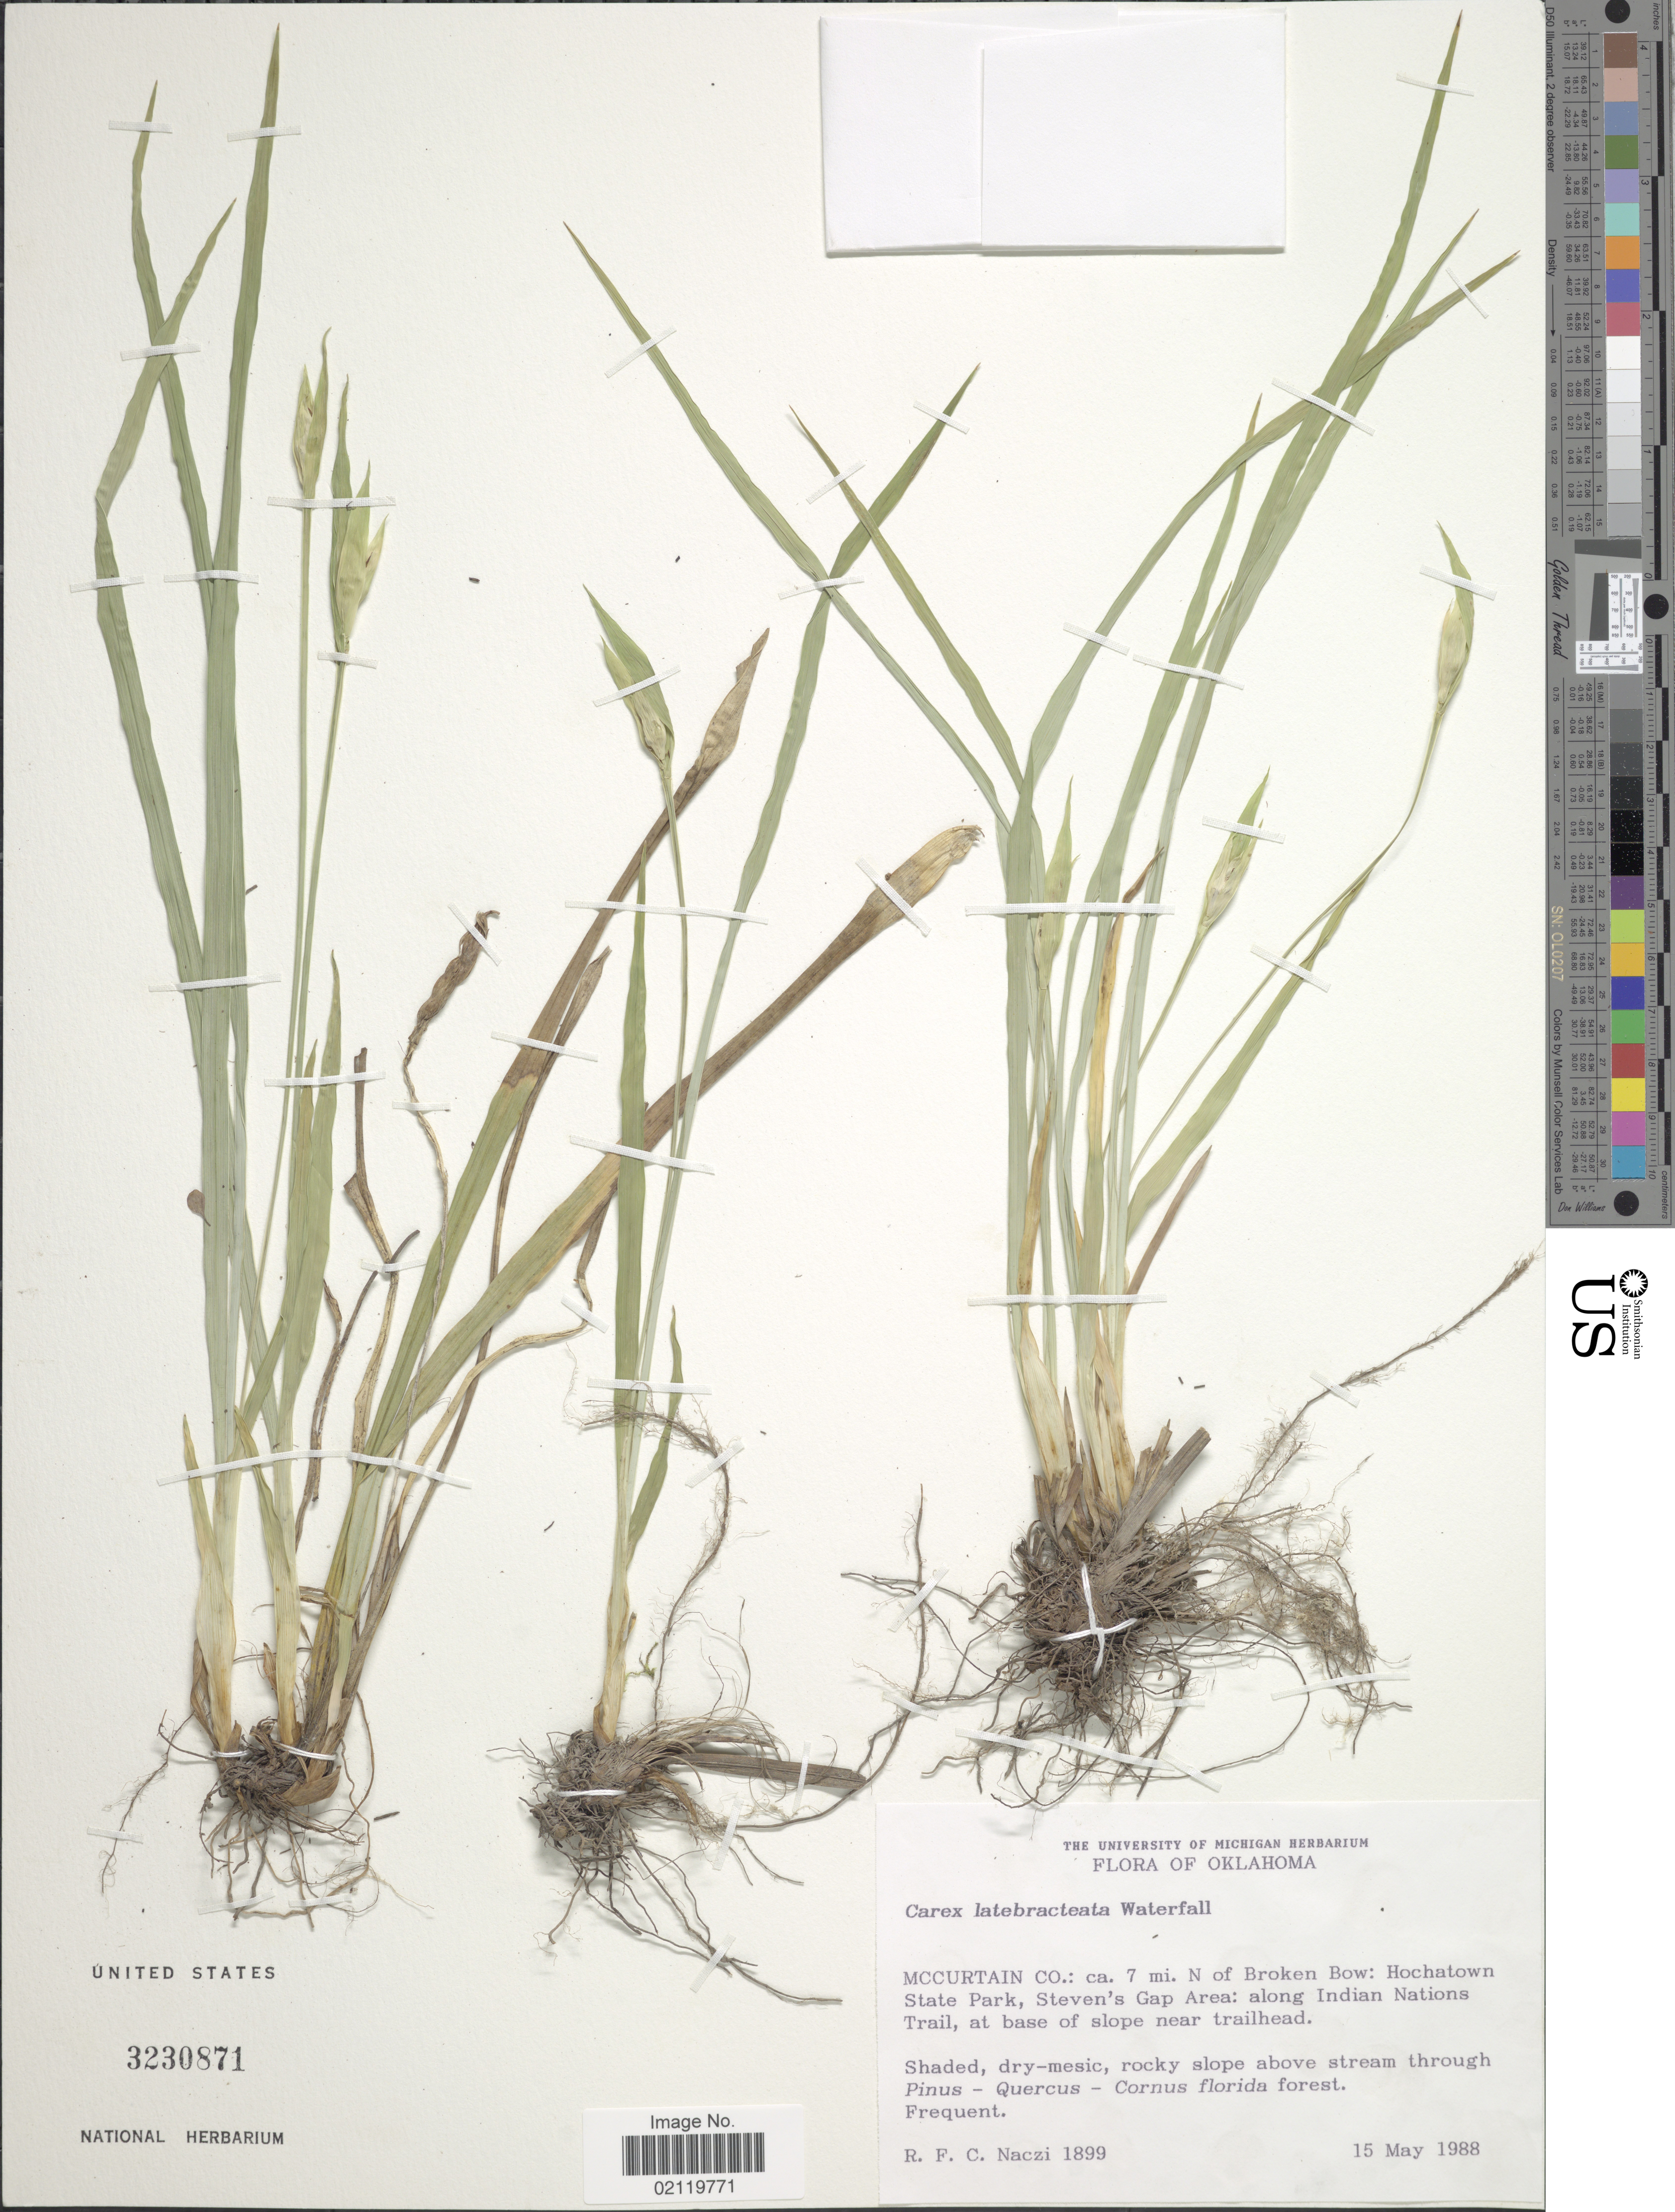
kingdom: Plantae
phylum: Tracheophyta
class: Liliopsida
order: Poales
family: Cyperaceae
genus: Carex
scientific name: Carex latebracteata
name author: Waterf.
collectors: R. F. C. Naczi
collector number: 1899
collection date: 1988-05-15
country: United States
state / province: Oklahoma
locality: McCurtain Co.: ca. 7 mi. N of Broken Bow: Hochatown State Park, Steven's Gap Area: along Indian Nations Trail, at base of slope near trailhead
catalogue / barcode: US 3230871